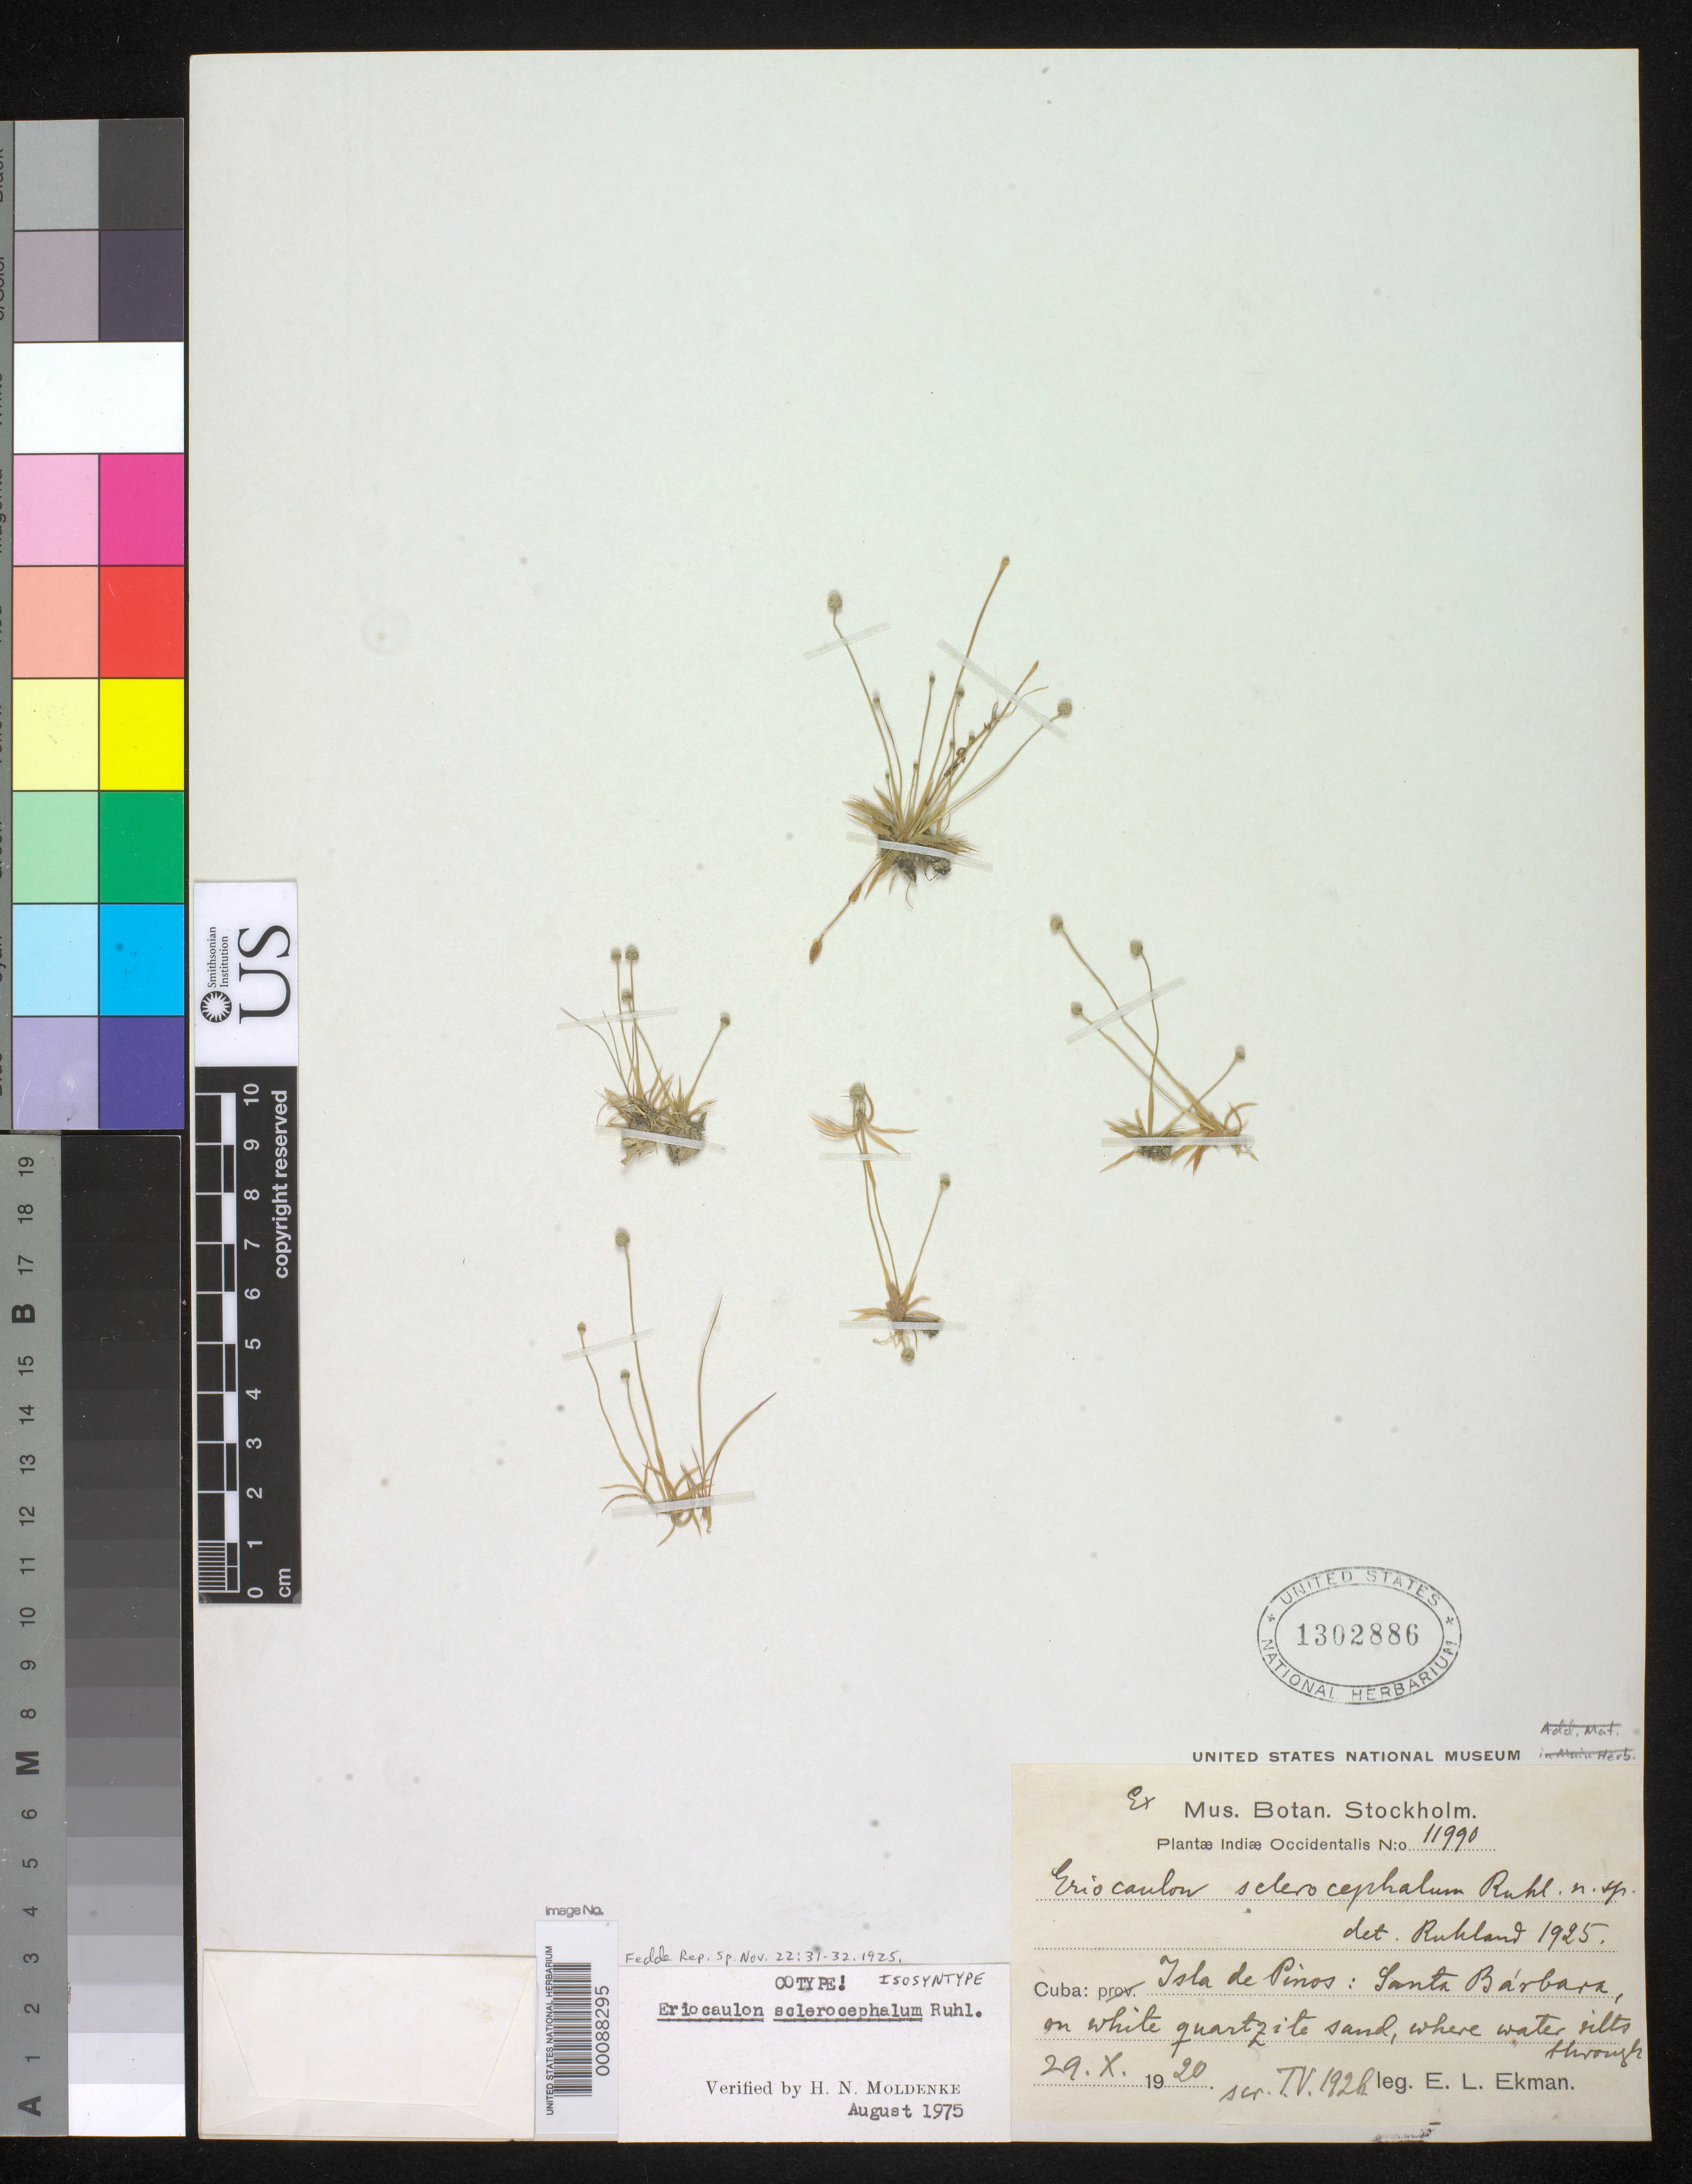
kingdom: Plantae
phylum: Tracheophyta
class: Liliopsida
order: Poales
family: Eriocaulaceae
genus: Eriocaulon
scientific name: Eriocaulon sclerocephalum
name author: Ruhland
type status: Isosyntype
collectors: E. L. Ekman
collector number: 11990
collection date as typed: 29 Oct 1920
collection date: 1920-10-29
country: Cuba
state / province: Isla de La Juventud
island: Isla de La Juventud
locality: Isla de Pinos, Santa Barbara.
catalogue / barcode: US 1302886